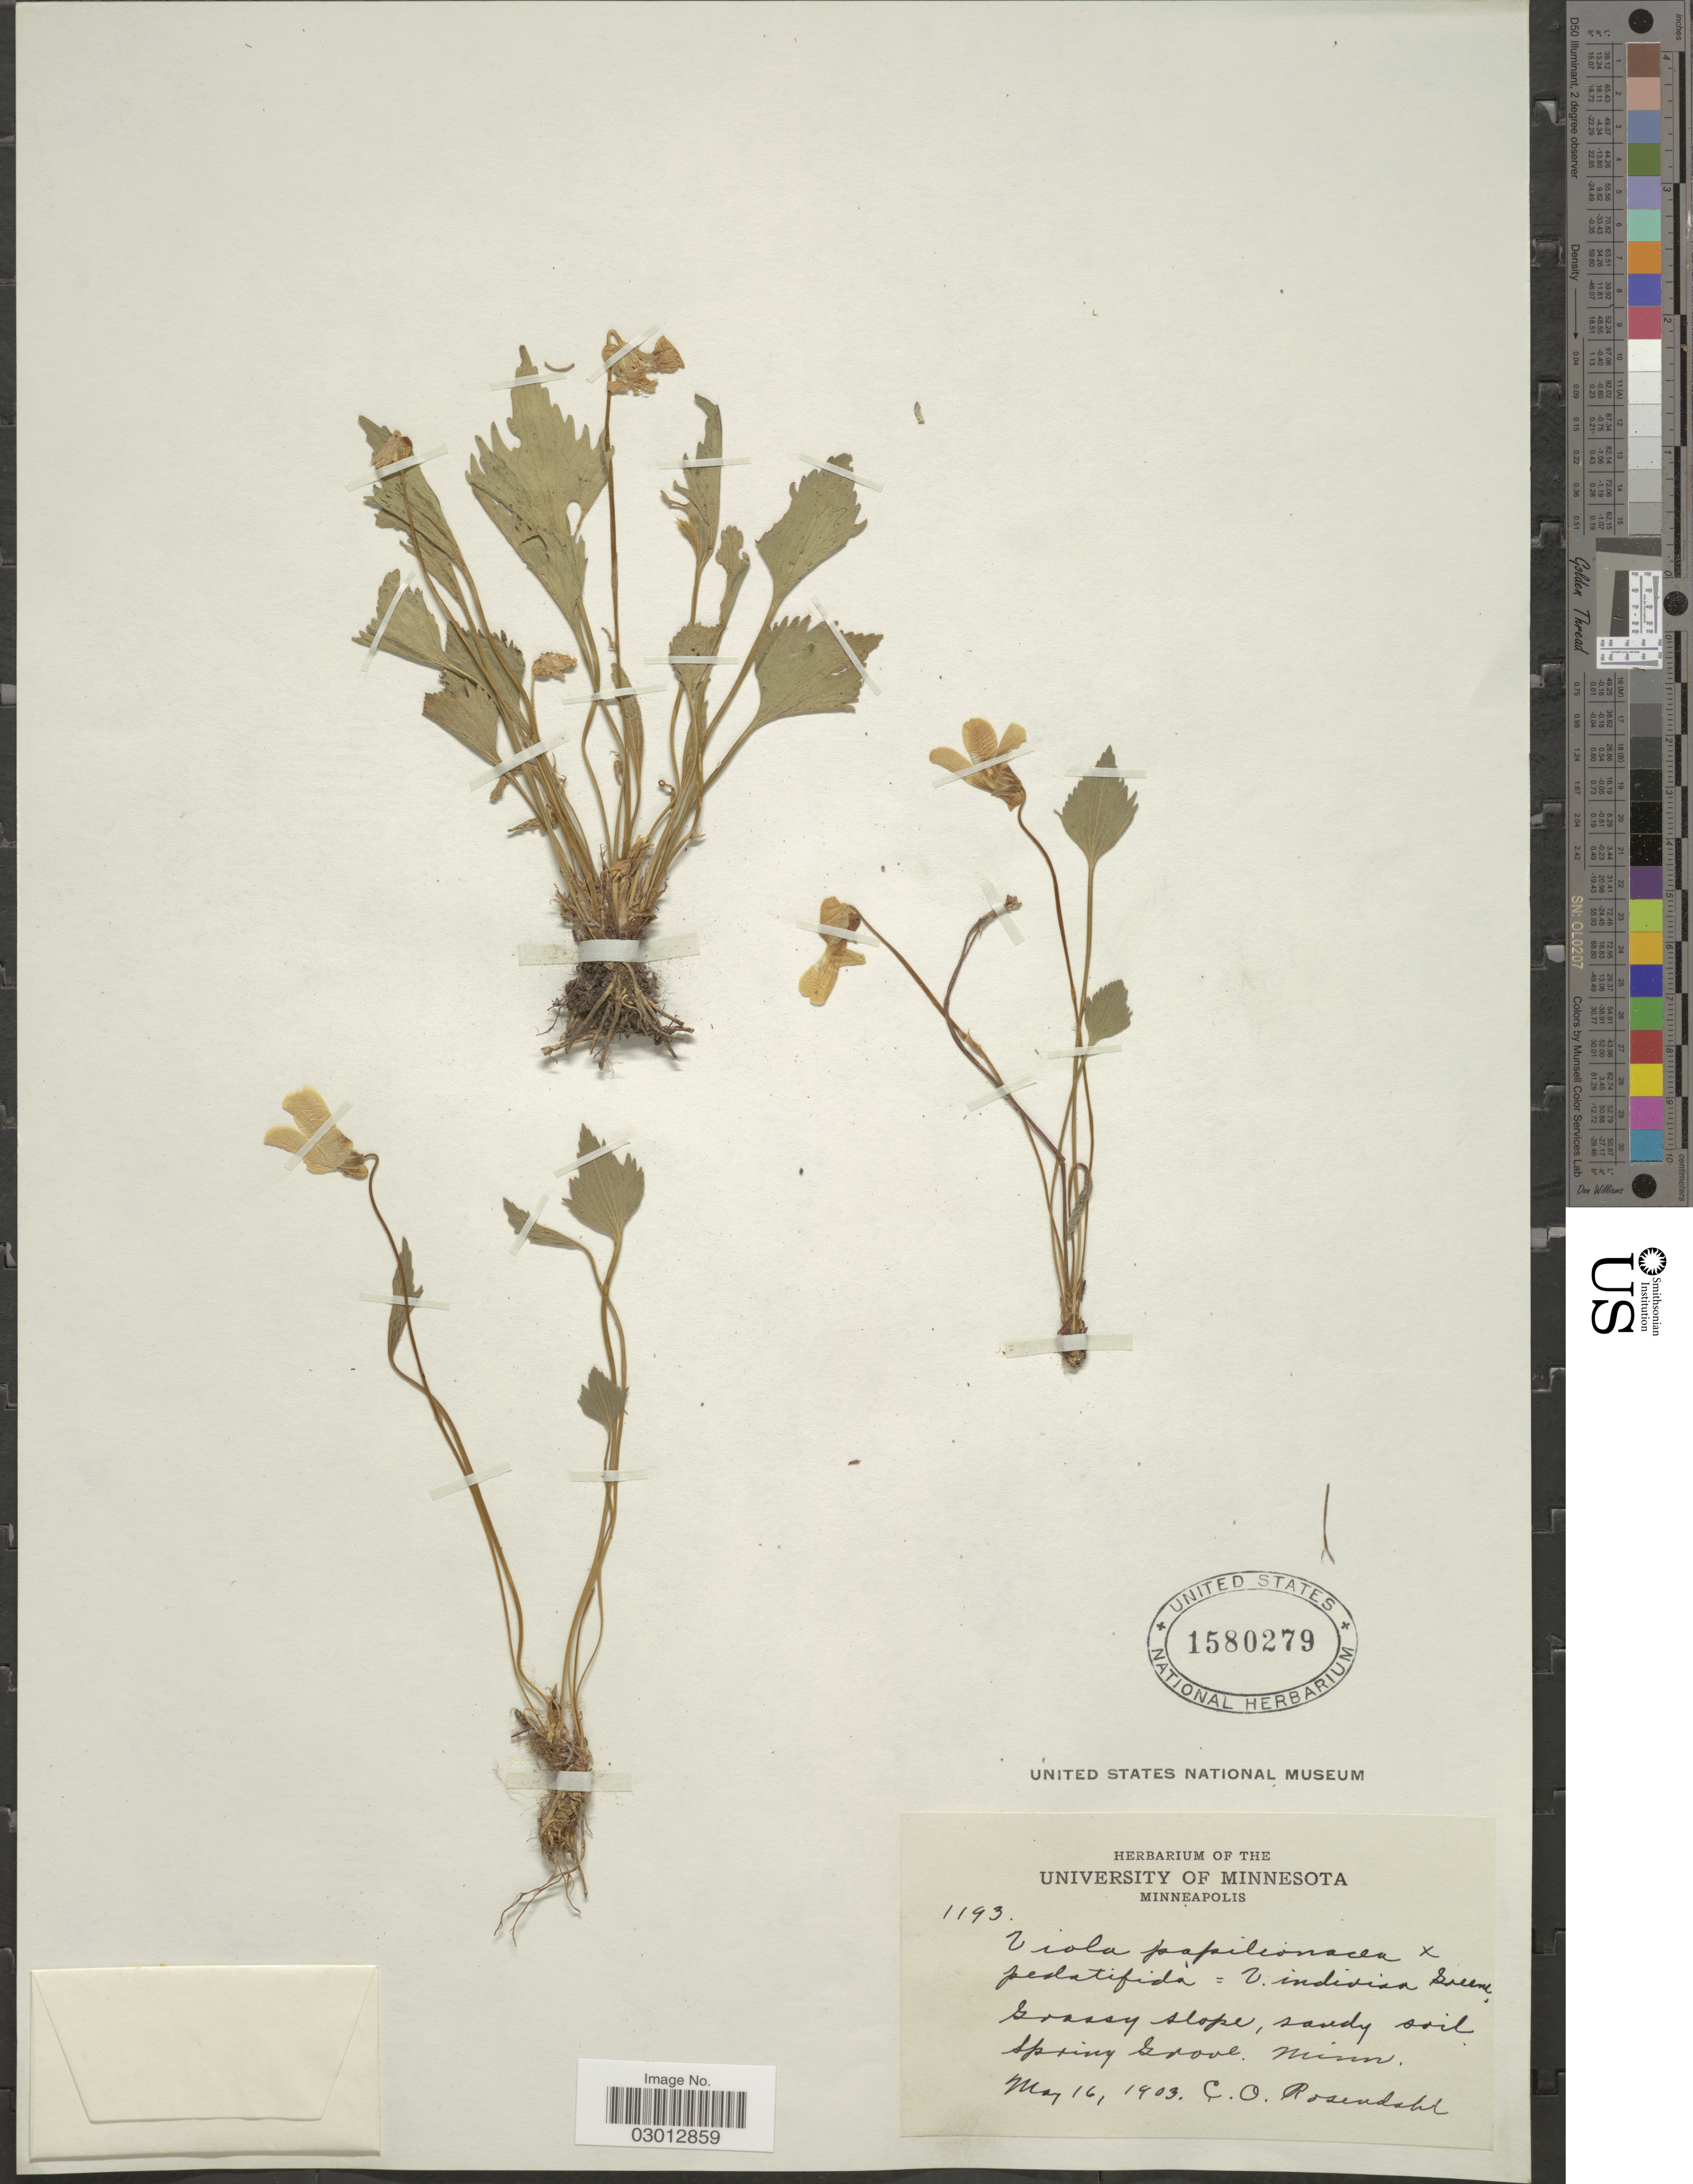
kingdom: Plantae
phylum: Tracheophyta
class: Magnoliopsida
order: Malpighiales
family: Violaceae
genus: Viola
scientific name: Viola papilionacea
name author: Pursh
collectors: C. O. Rosendahl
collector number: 1193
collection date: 1903-05-16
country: United States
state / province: Minnesota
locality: Spring Grove.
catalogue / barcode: US 1580279